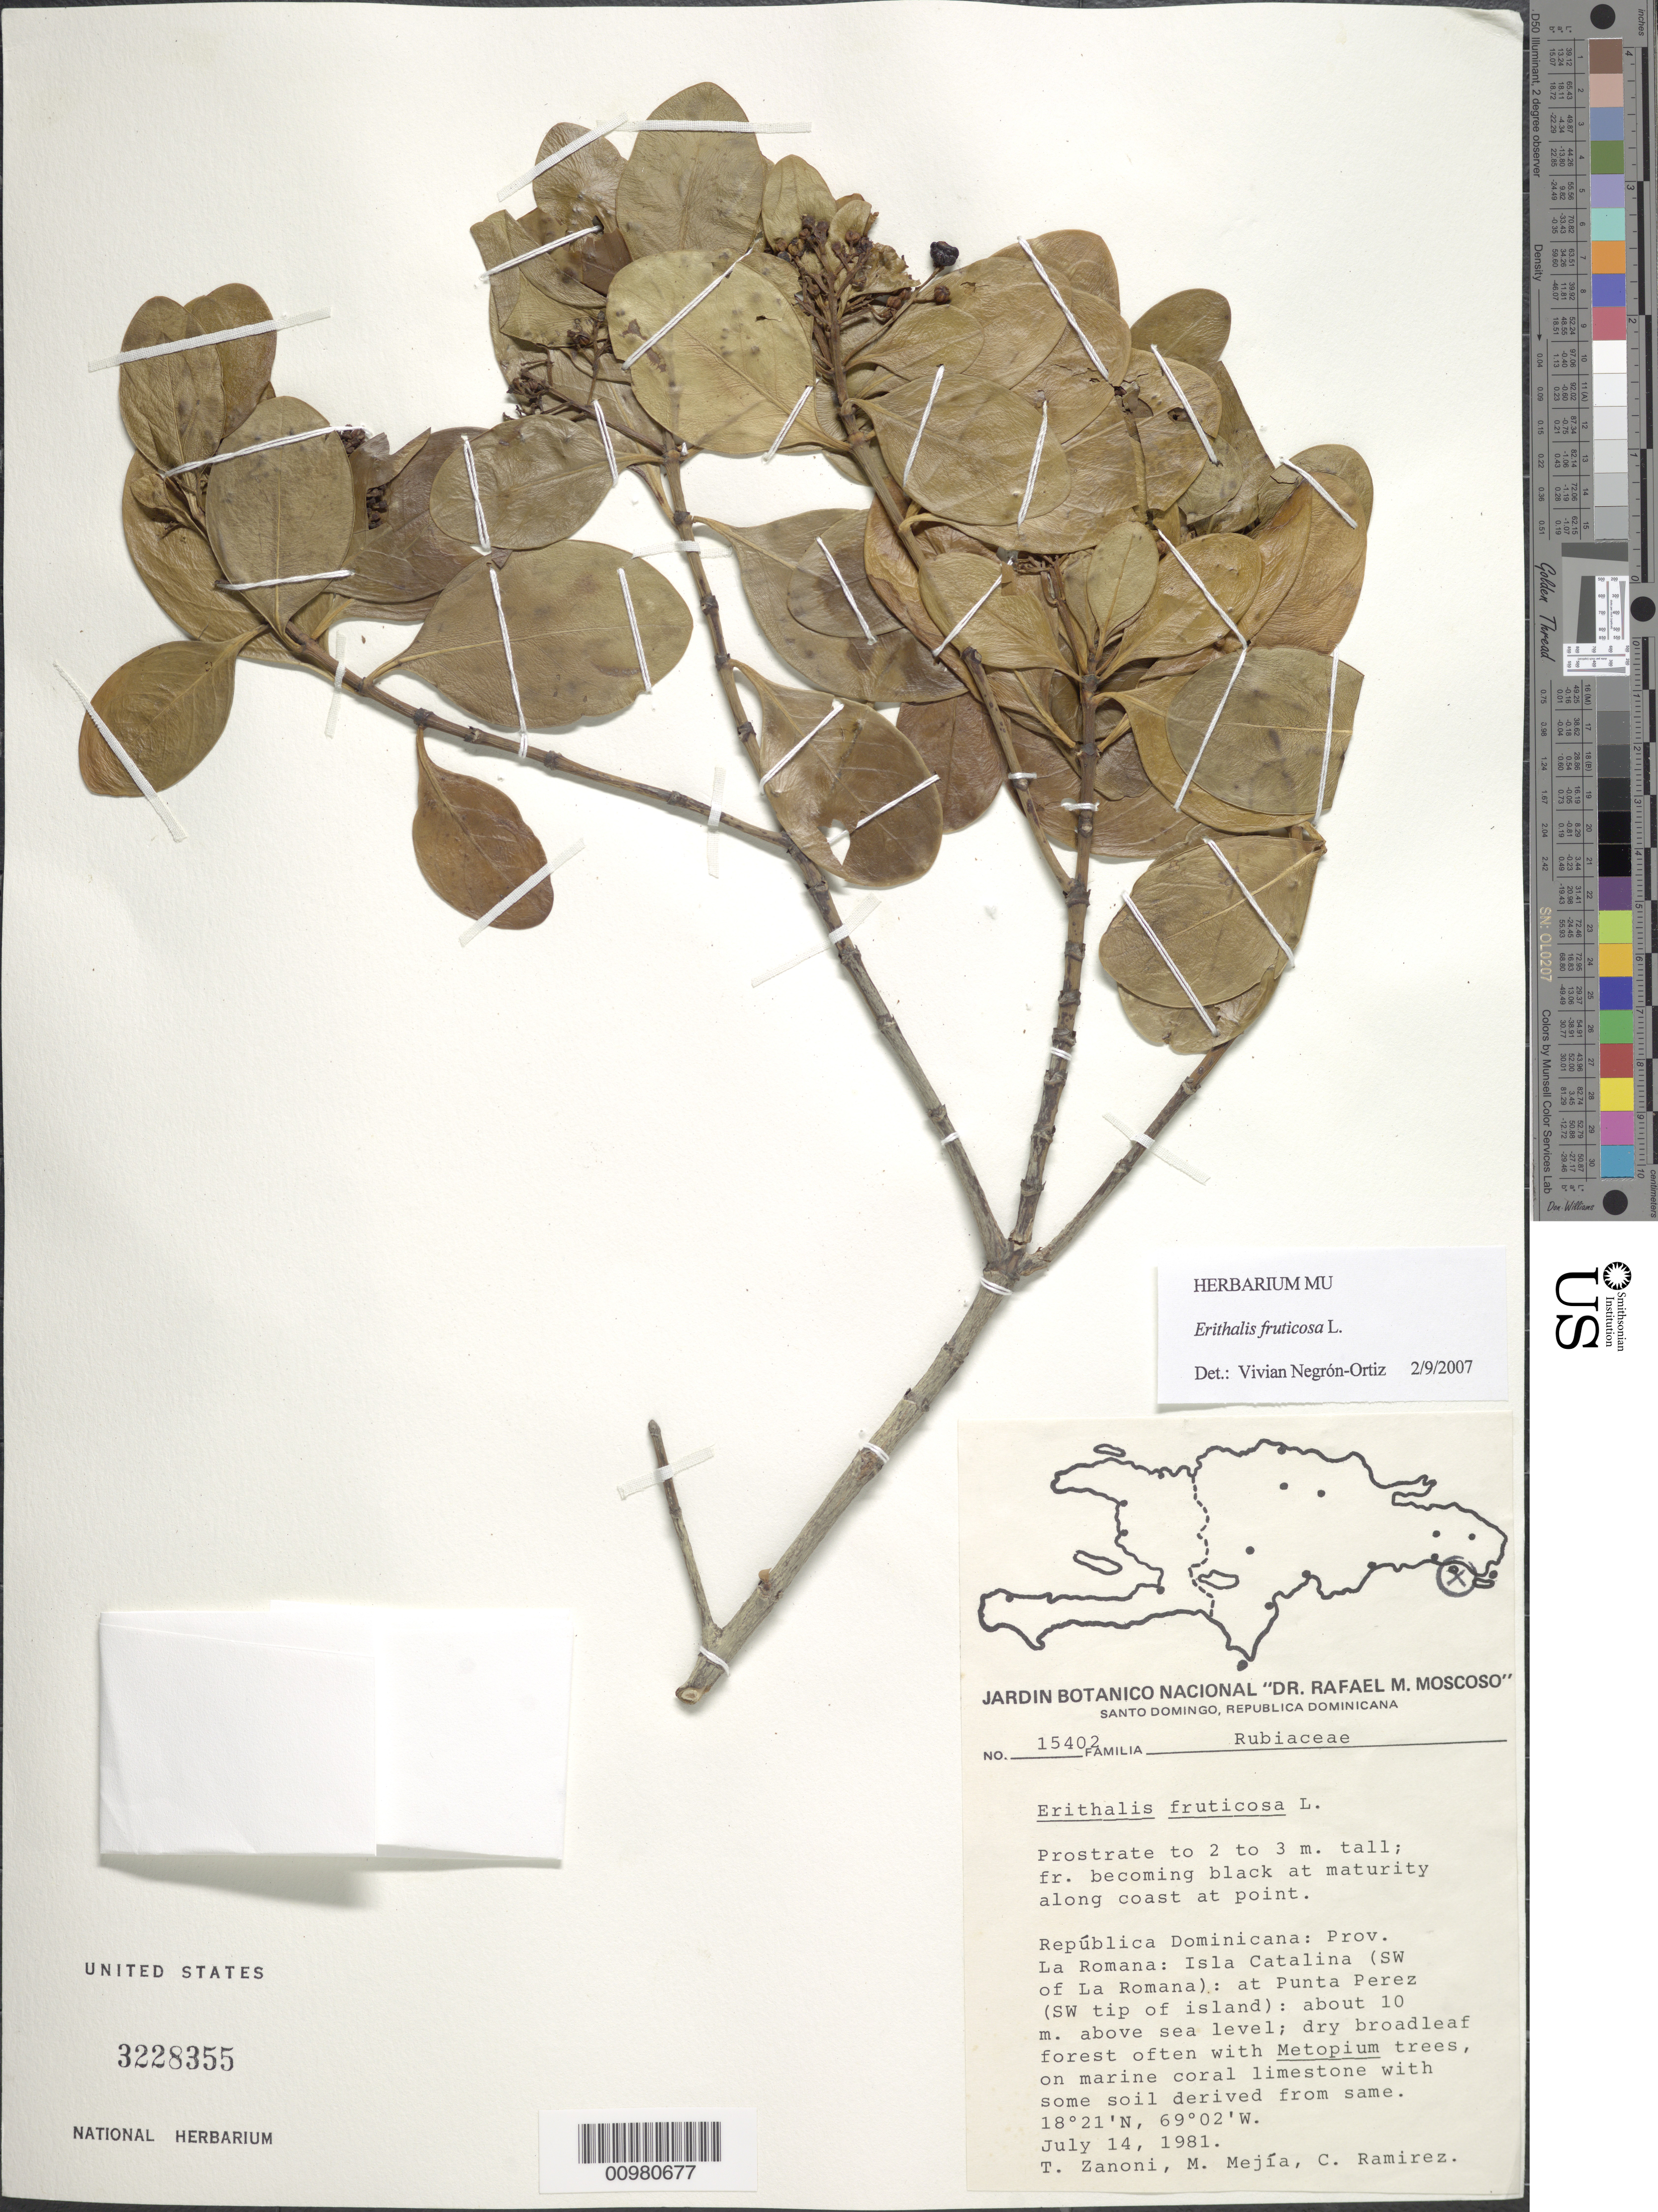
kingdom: Plantae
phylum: Tracheophyta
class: Magnoliopsida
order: Gentianales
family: Rubiaceae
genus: Erithalis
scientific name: Erithalis fruticosa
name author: L.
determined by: Negrón-Ortiz, V.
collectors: T. A. Zanoni, M. Mejia & C. Ramirez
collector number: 15402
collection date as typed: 14 Jul 1981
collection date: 1981-07-14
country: Dominican Republic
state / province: La Romana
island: Catalina I.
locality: SW of La Romana, at Punta Perez, SW tip of island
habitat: Dry broadleaf forest often with Metopium trees, some soil derived from same; along coast at point.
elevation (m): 10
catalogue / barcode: US 3228355